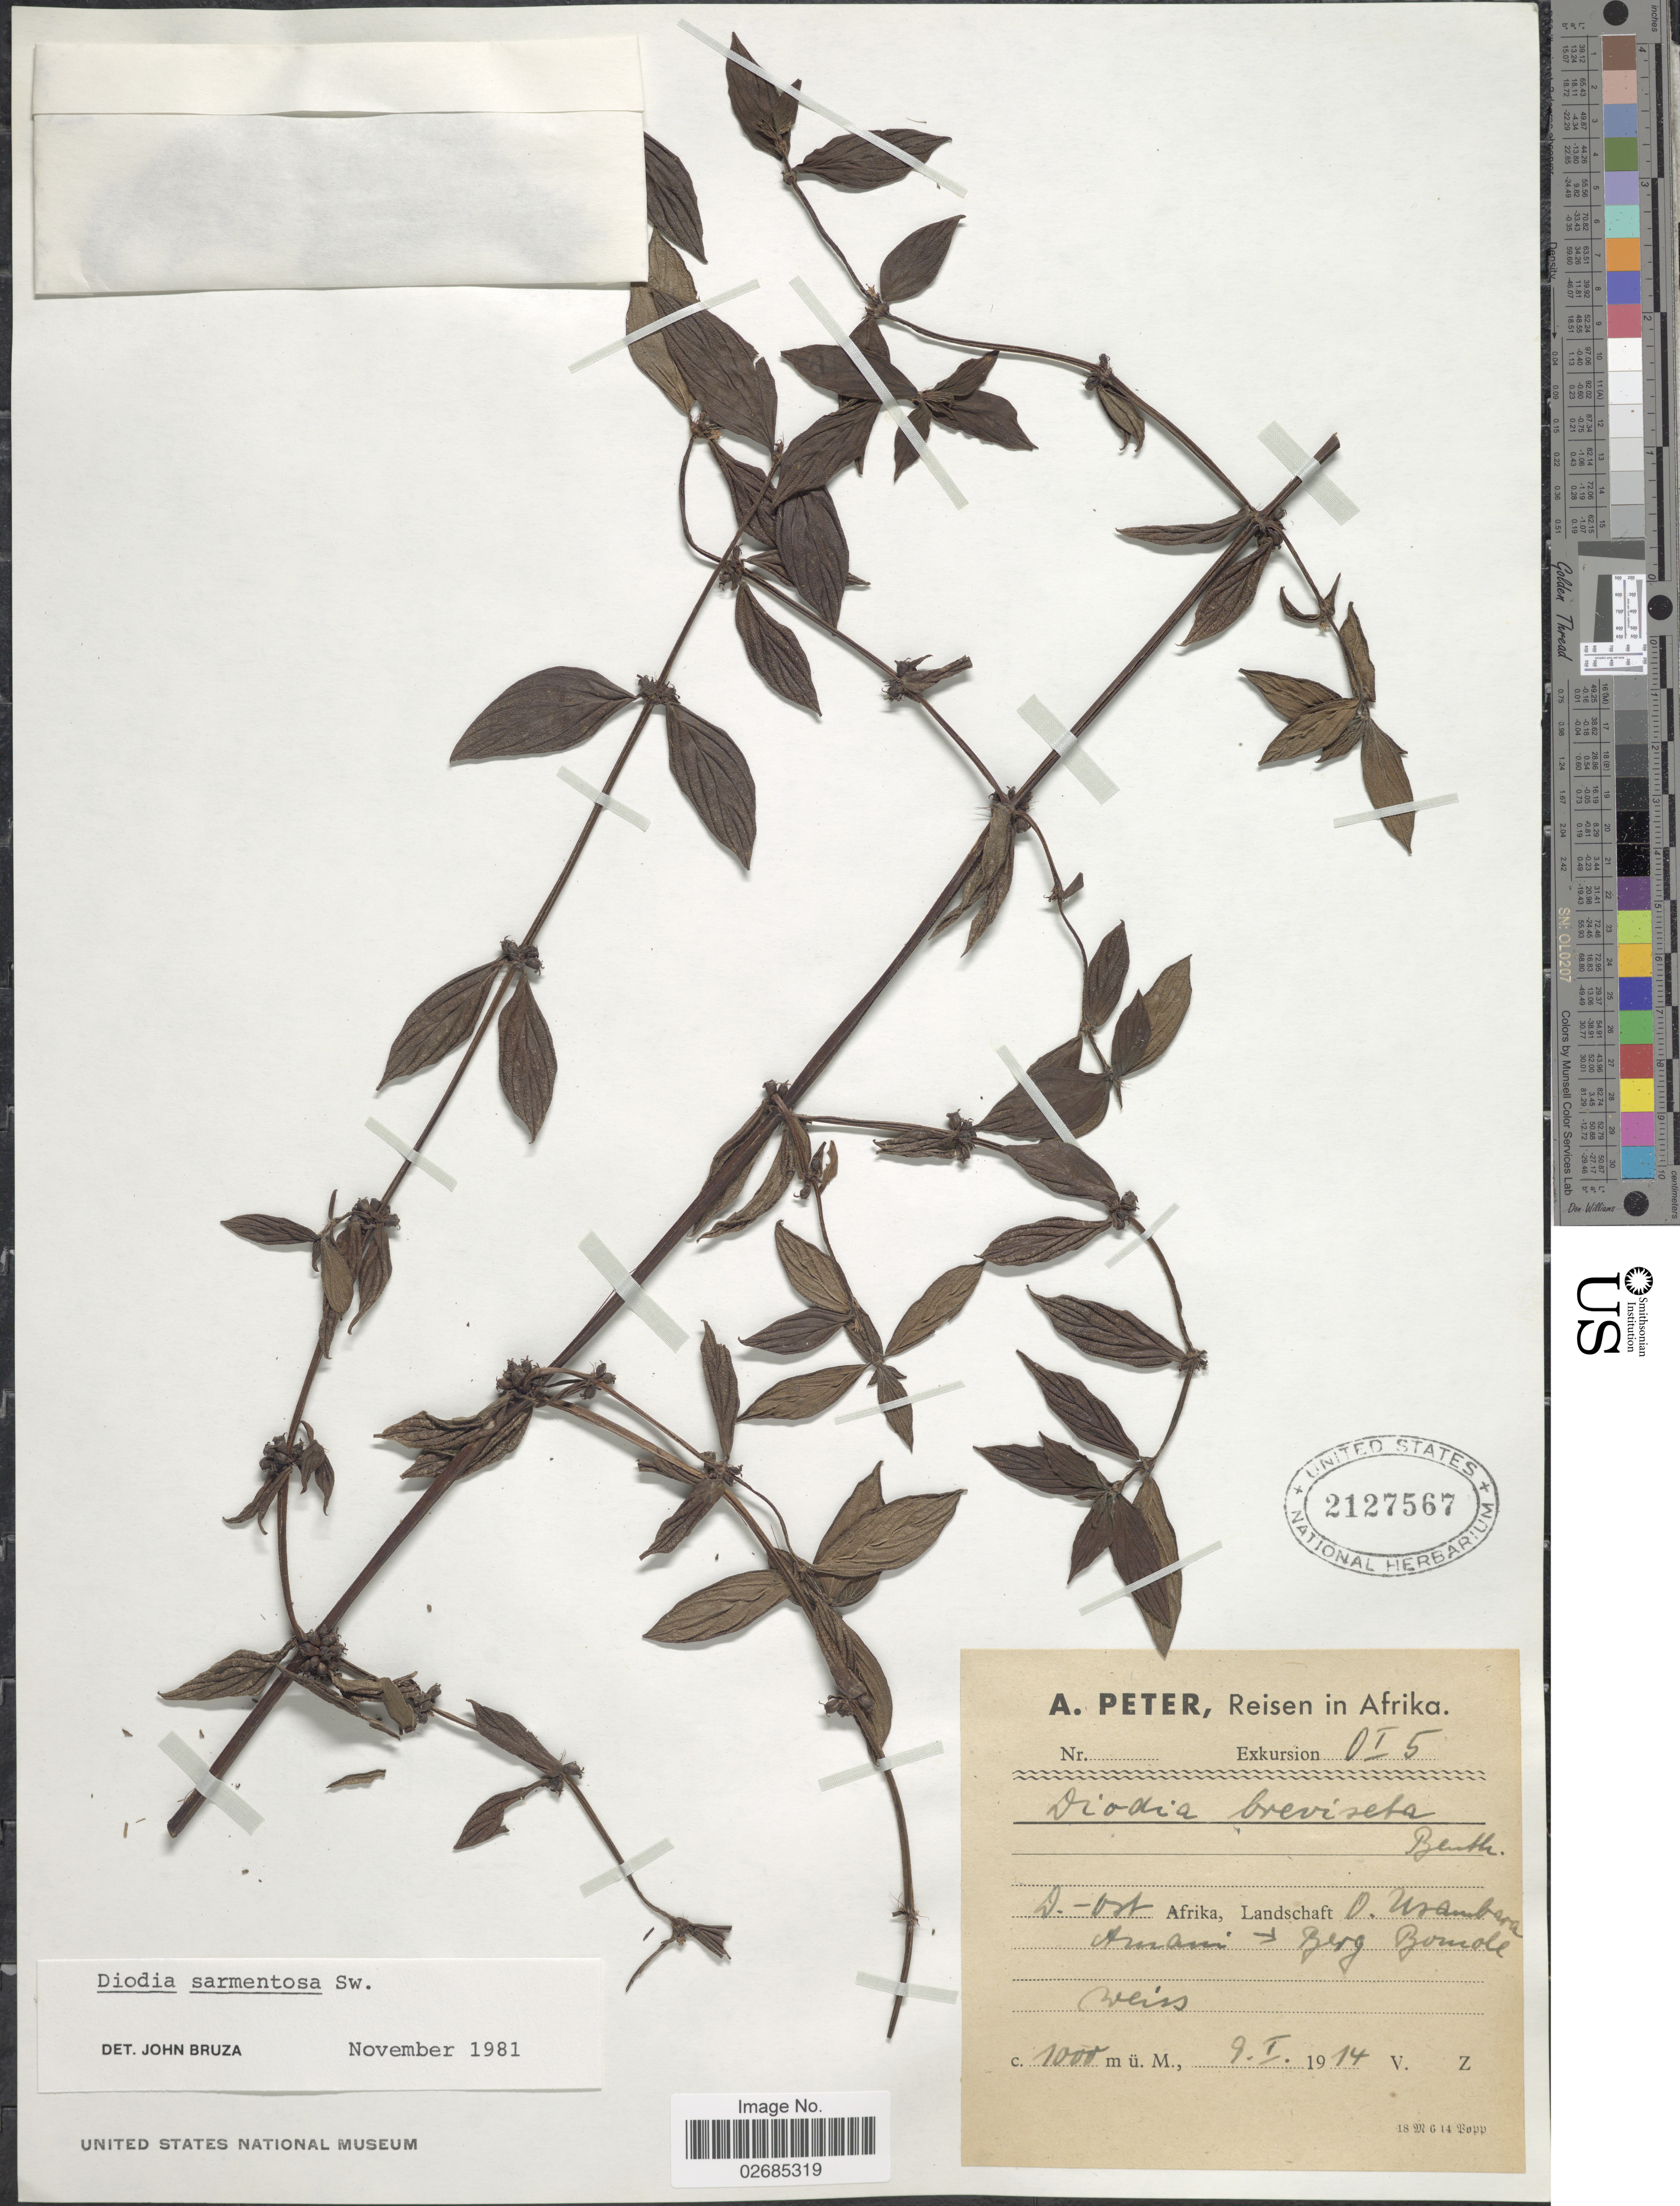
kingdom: Plantae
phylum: Tracheophyta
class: Magnoliopsida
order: Gentianales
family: Rubiaceae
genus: Diodia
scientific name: Diodia sarmentosa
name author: Sw.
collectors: A. Peter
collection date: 1914-01-09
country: Tanzania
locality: D.-Ost Afrika, Landschaft O. Usambara. Amani [to] Berg Bomole.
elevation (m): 1000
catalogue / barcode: US 2127567